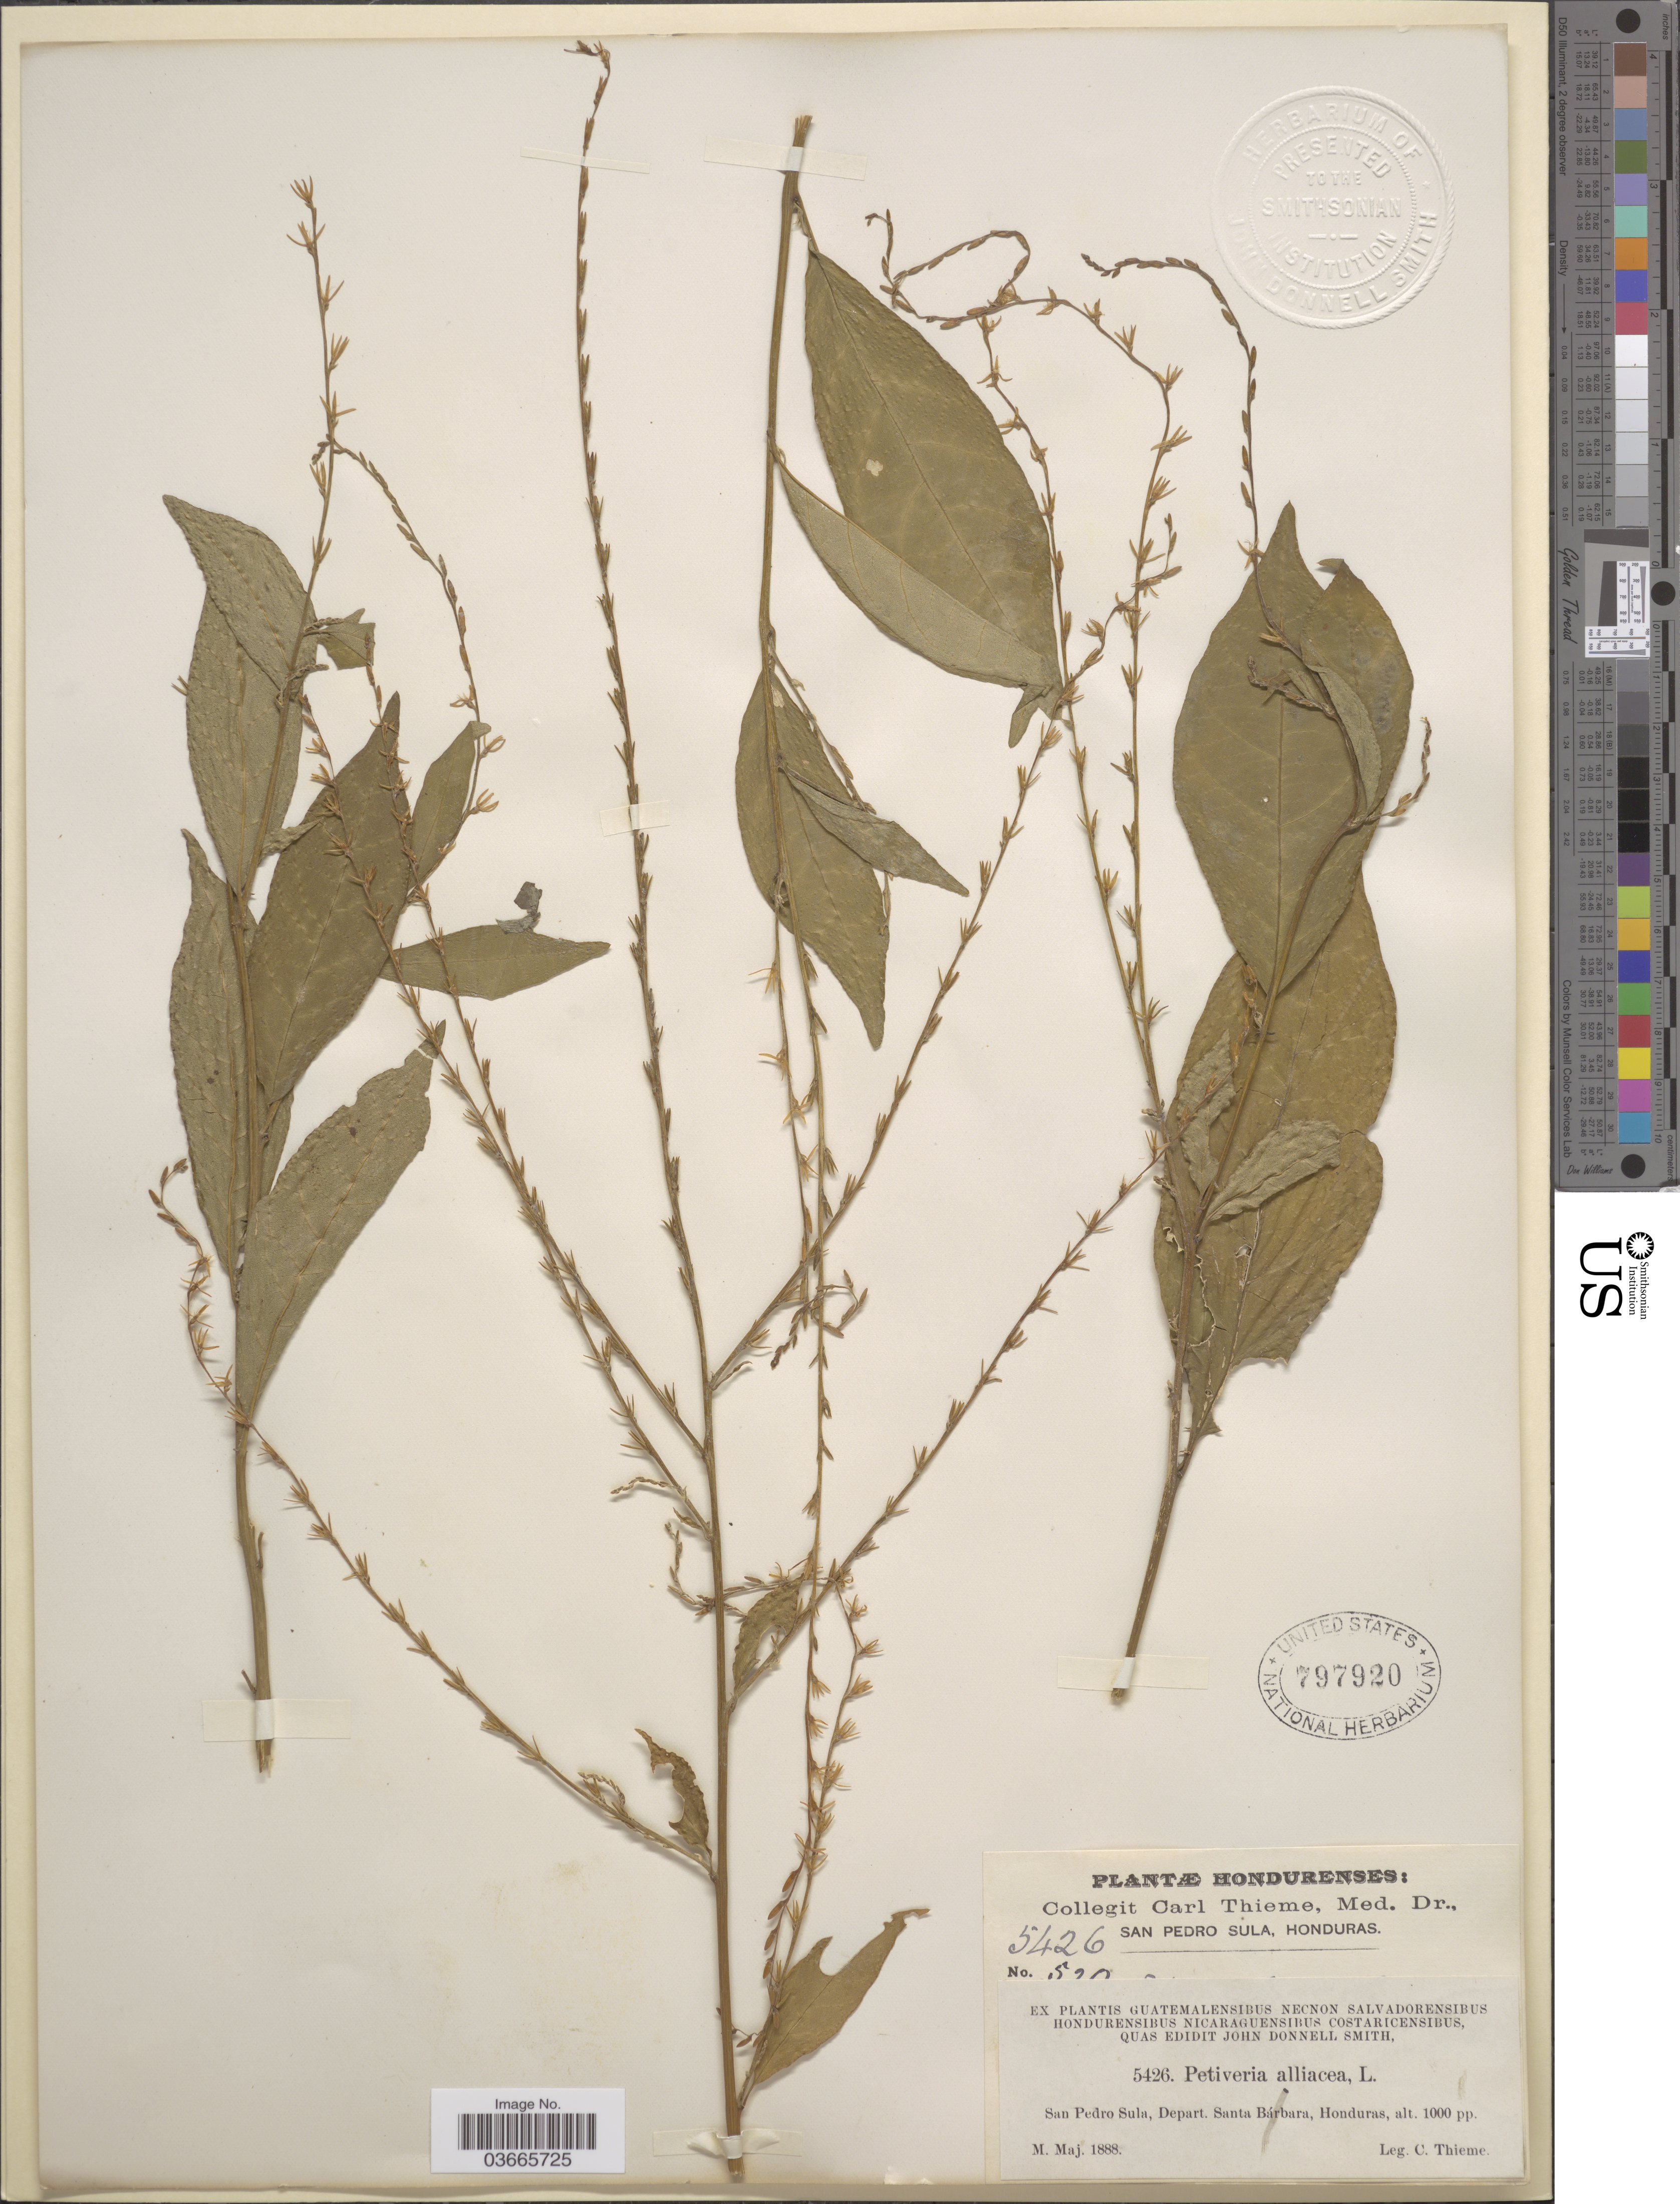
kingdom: Plantae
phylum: Tracheophyta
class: Magnoliopsida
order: Caryophyllales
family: Phytolaccaceae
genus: Petiveria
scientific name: Petiveria alliacea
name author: L.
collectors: C. Thieme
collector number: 5426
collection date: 1888-05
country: Honduras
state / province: Santa Bárbara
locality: San Pedro Sula, Depart. Santa Bárbara.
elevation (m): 305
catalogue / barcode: US 797920